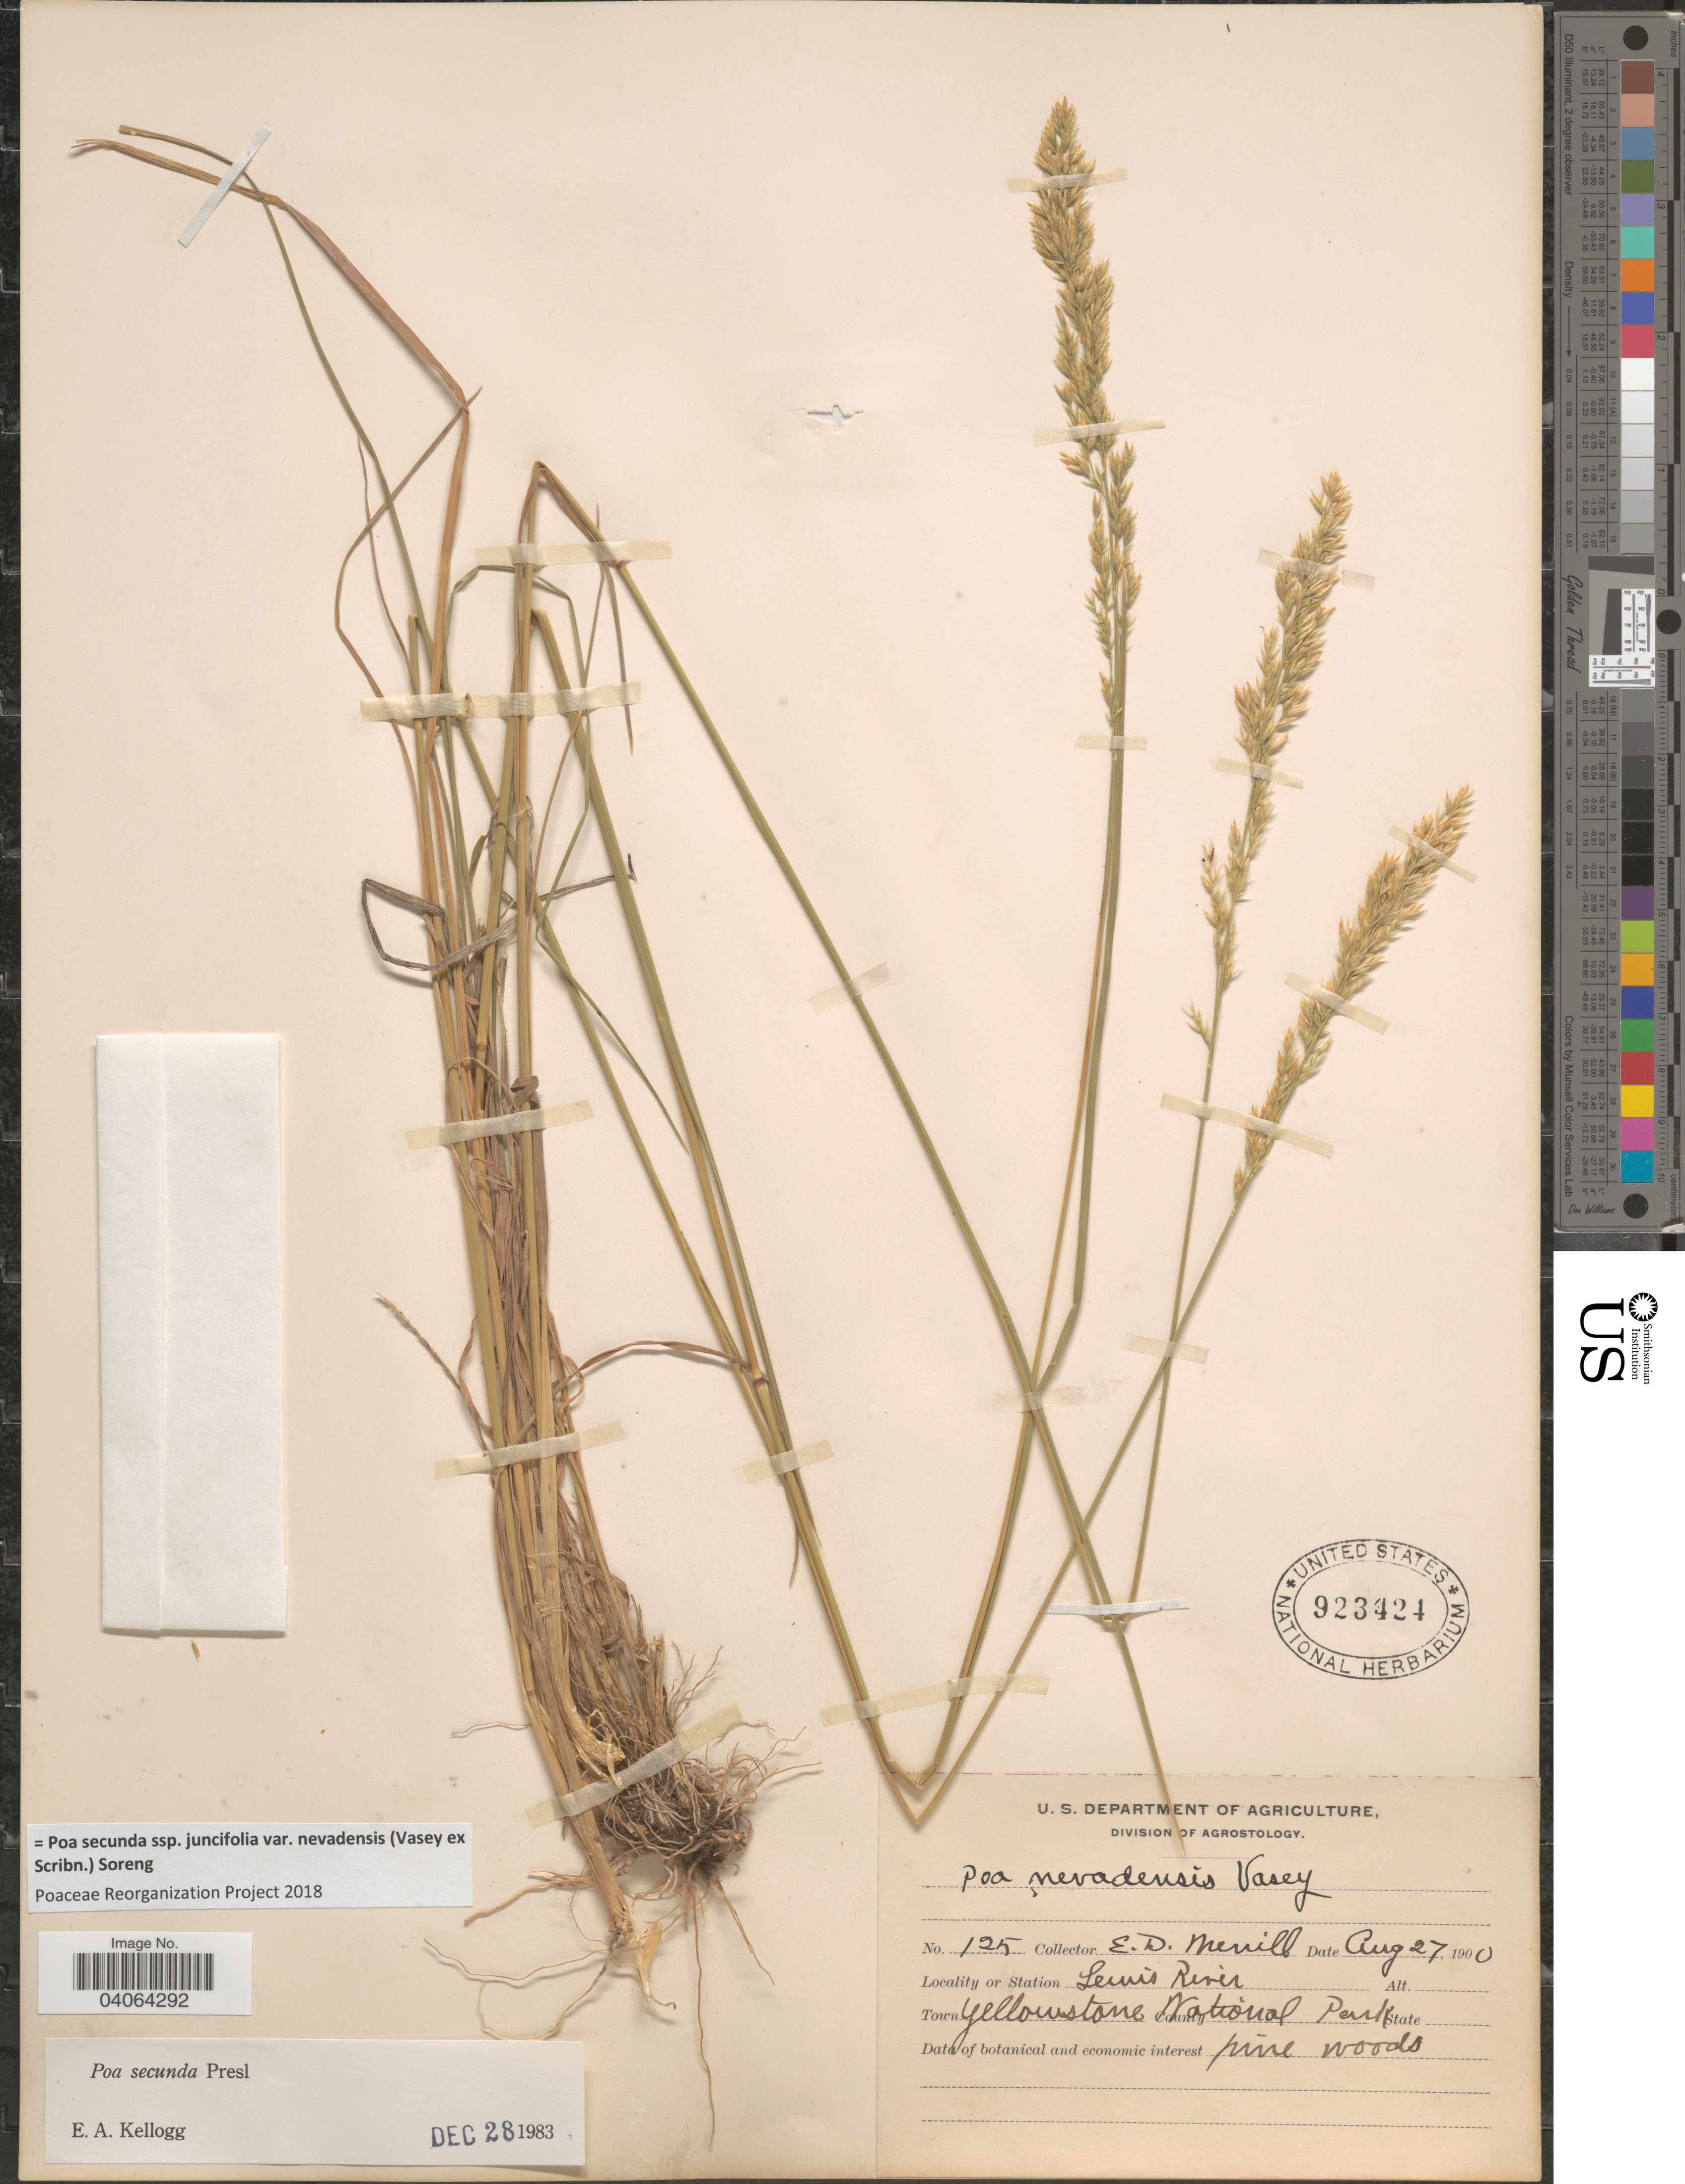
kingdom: Plantae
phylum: Tracheophyta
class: Liliopsida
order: Poales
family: Poaceae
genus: Poa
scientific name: Poa secunda subsp. juncifolia var. nevadensis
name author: (Vasey ex Scribn.) Soreng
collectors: E. D. Merrill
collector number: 125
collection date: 1900-08-27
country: United States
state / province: Wyoming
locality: Lewis River. Town Yellowstone National Park.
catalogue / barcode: US 923424